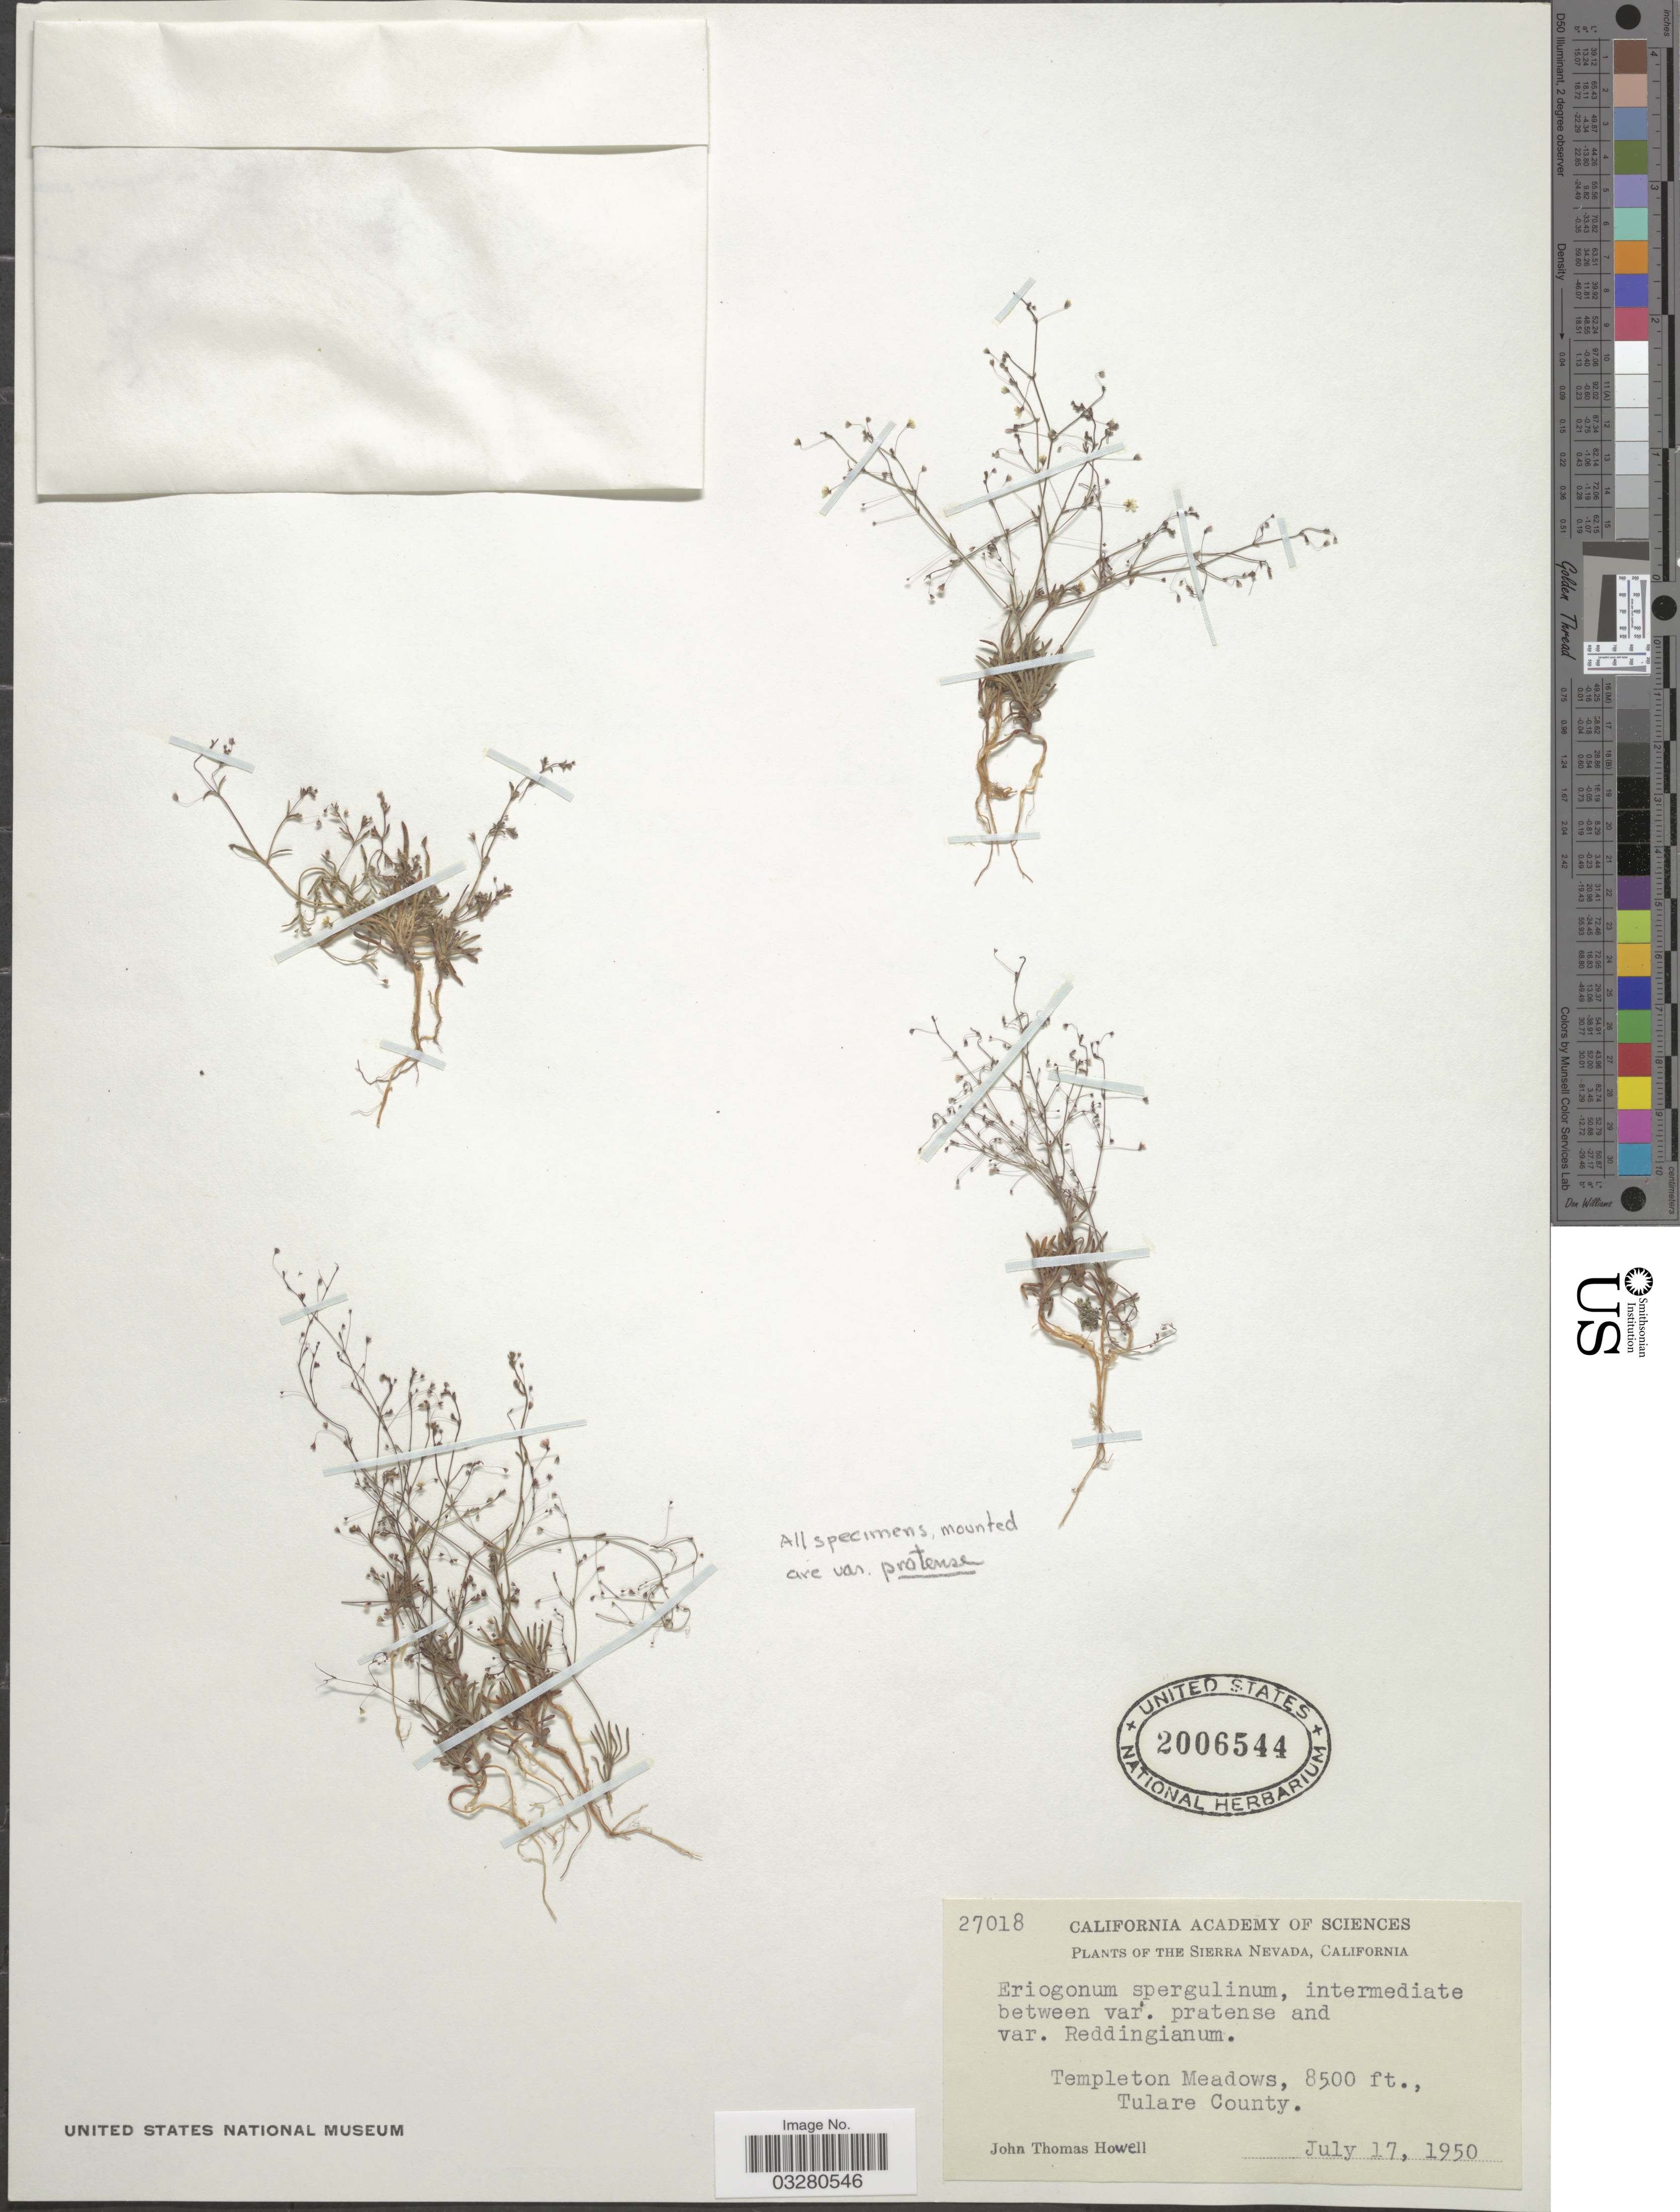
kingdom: Plantae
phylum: Tracheophyta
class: Magnoliopsida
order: Caryophyllales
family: Polygonaceae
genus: Eriogonum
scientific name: Eriogonum spergulinum var. pratense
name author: (S. Stokes) J.T. Howell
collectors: J. T. Howell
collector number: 27018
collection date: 1950-07-17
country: United States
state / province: California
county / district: Tulare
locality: The Sierra Nevada. Templeton Meadows, Tulare County.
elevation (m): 2591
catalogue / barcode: US 2006544